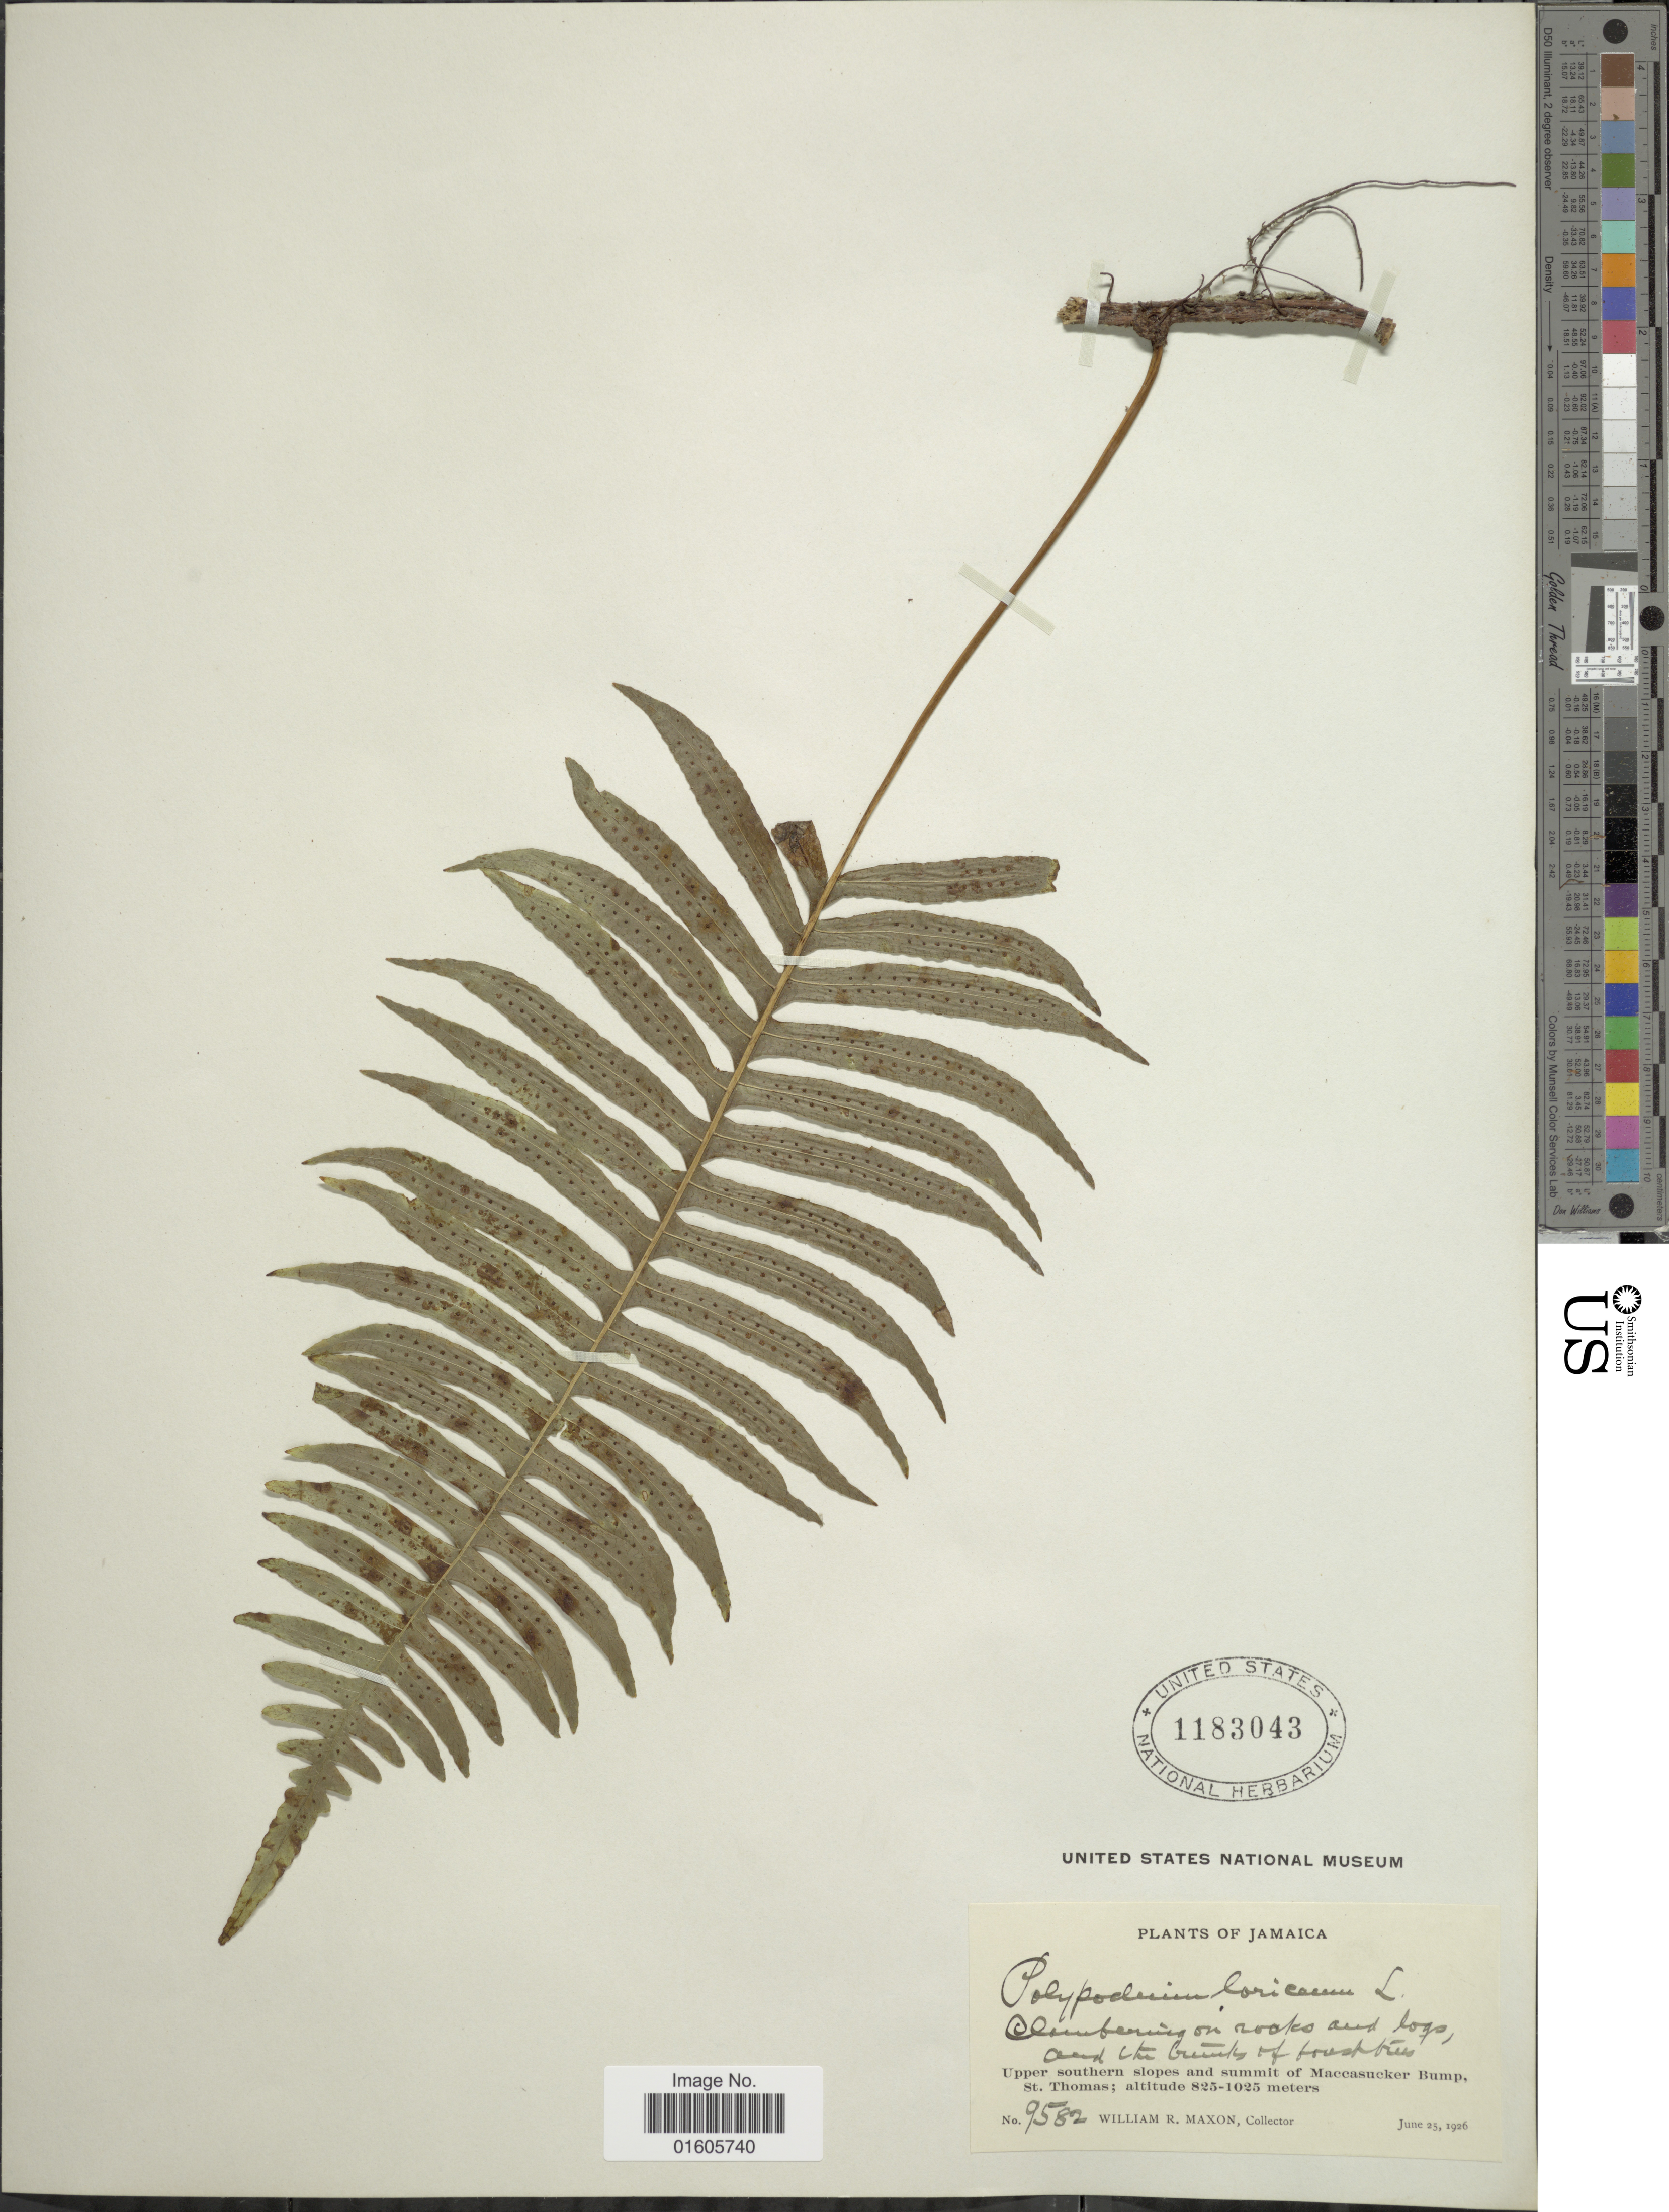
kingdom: Plantae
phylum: Tracheophyta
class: Polypodiopsida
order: Polypodiales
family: Polypodiaceae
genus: Serpocaulon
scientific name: Serpocaulon loriceum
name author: (L.) A.R. Sm.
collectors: W. R. Maxon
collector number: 9582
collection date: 1926-06-25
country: Jamaica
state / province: Saint Thomas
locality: Upper southern slopes and summit of Maccasucker Bump, St. Thomas.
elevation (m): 825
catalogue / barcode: US 1183043